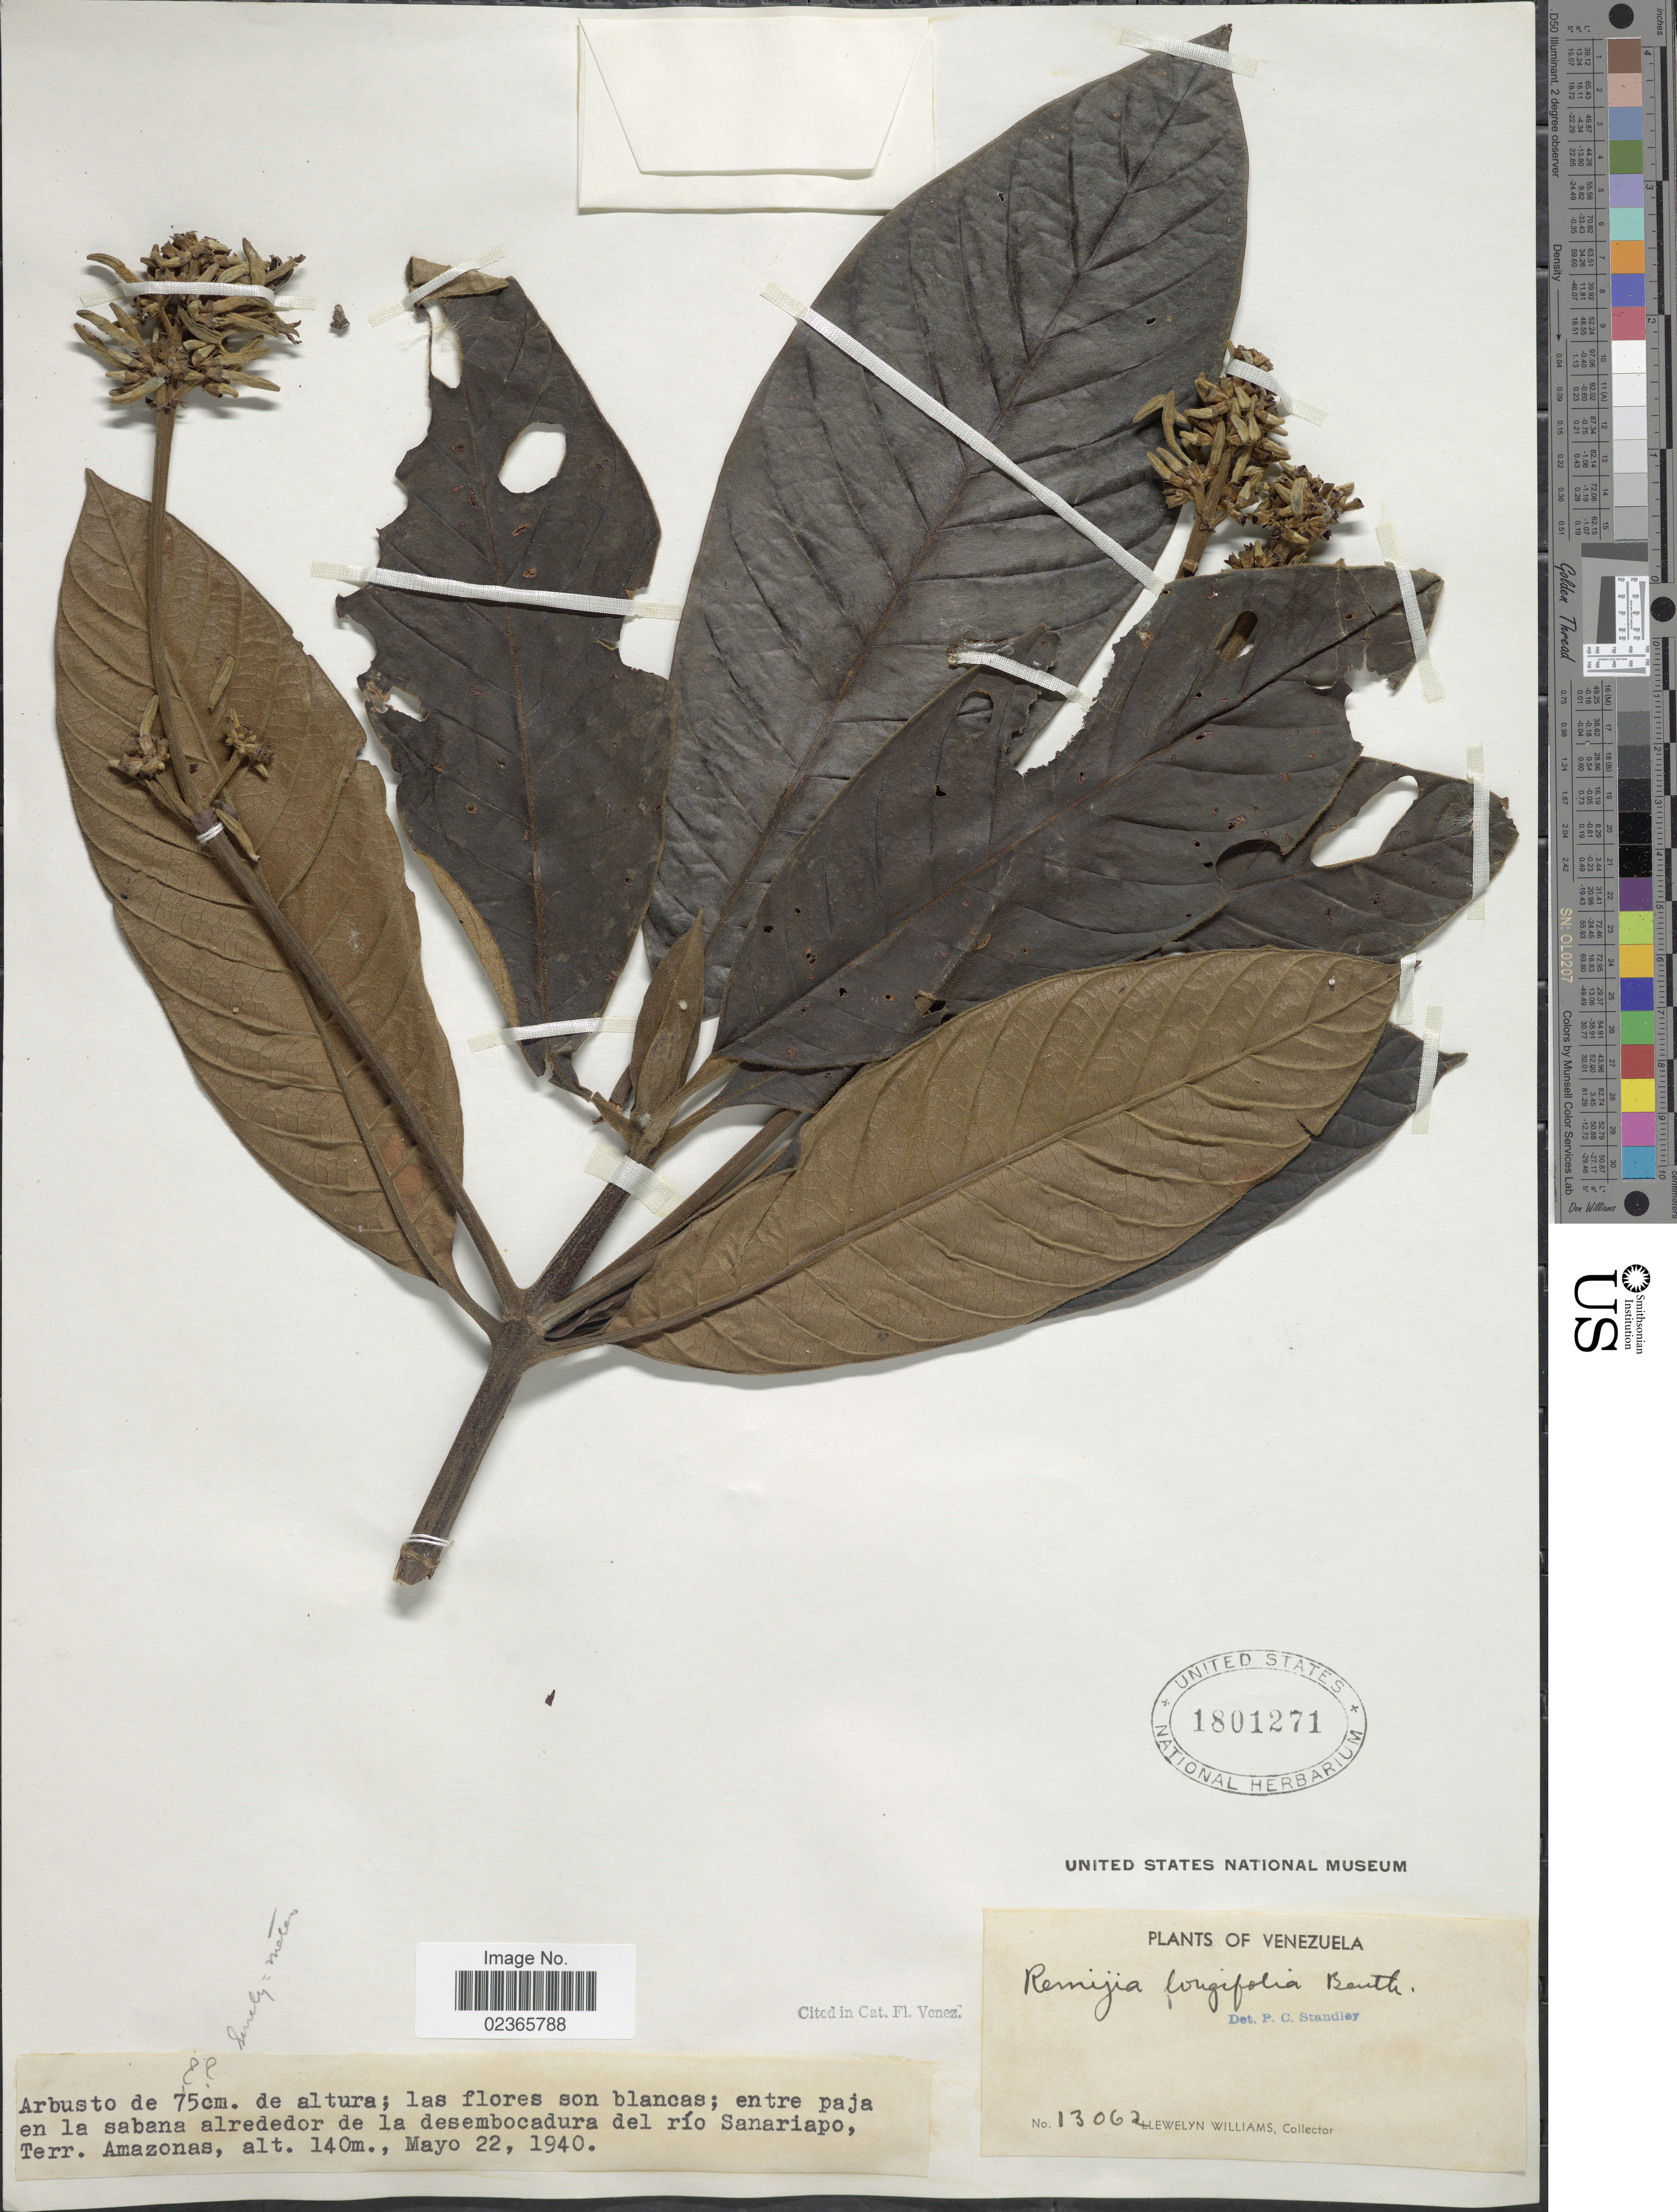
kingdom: Plantae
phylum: Tracheophyta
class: Magnoliopsida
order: Gentianales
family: Rubiaceae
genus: Remijia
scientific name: Remijia longifolia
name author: Benth. ex Standl.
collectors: Ll. Williams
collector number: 13062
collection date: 1940-05-22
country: Venezuela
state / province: Amazonas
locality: Entre paja en la sabana alrededor de la desembocadura del rio Sanariapo, Terr, Amazonas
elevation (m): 140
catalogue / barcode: US 1801271